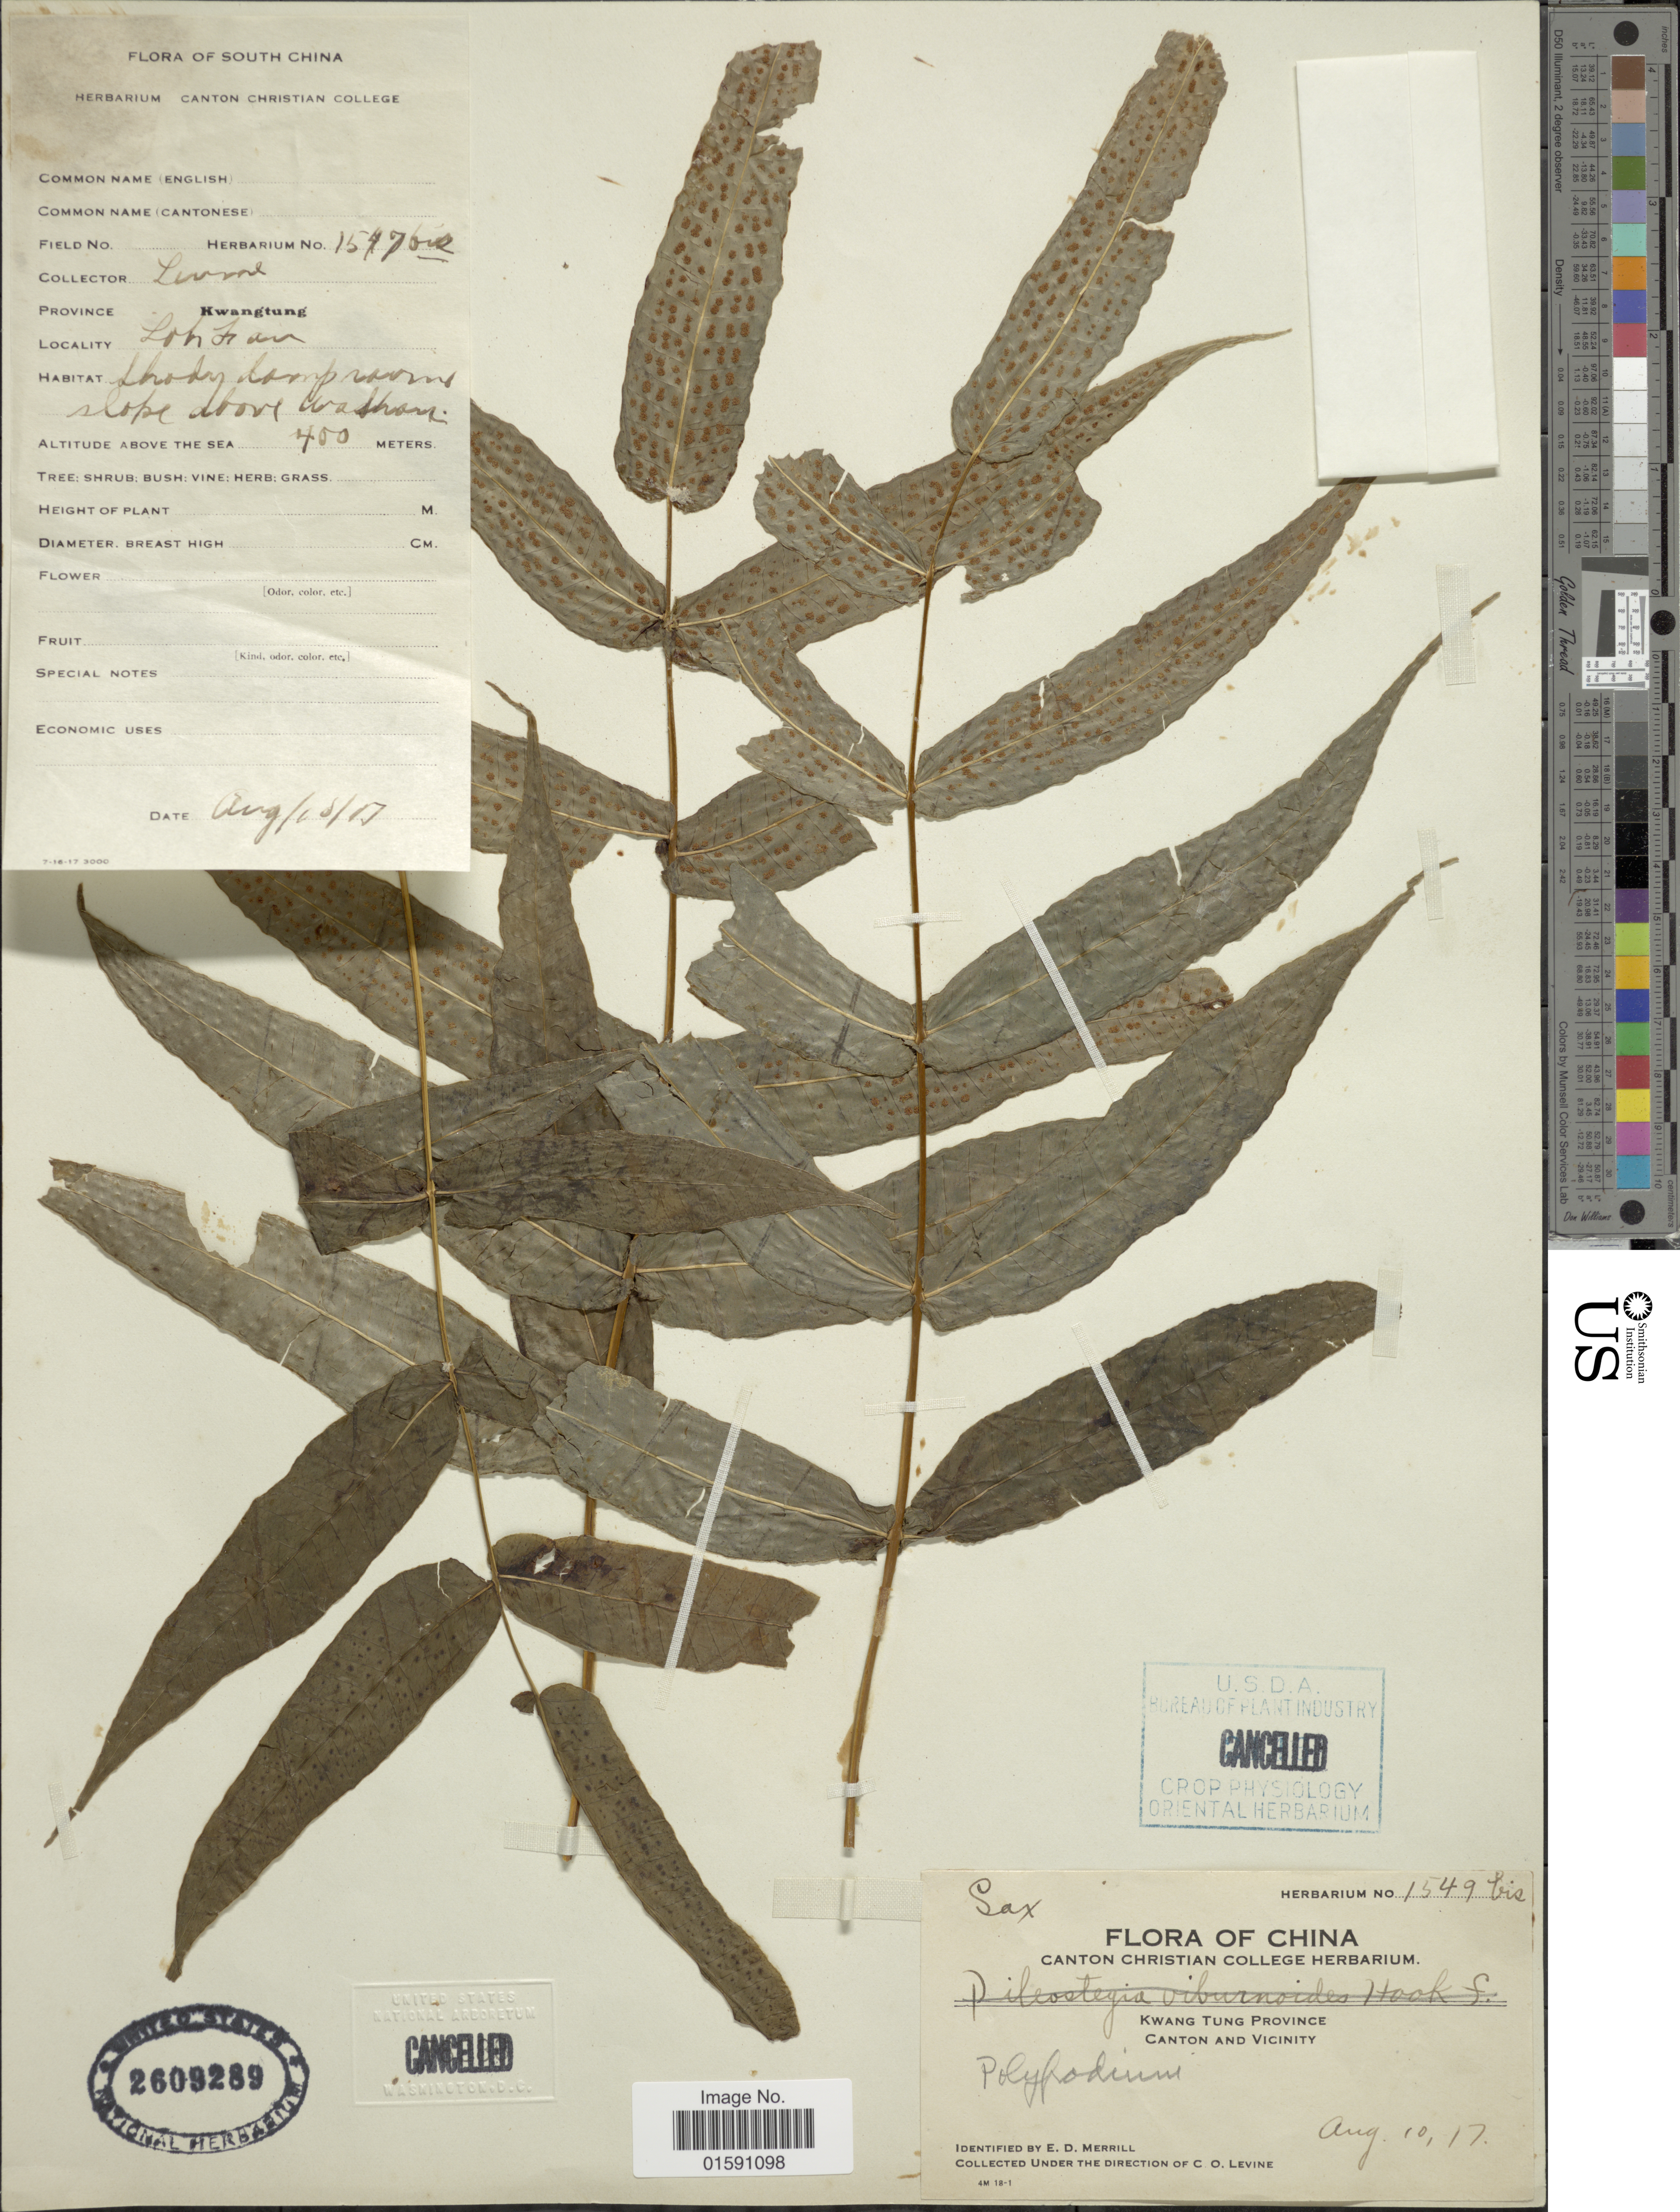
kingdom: Plantae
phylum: Tracheophyta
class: Polypodiopsida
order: Polypodiales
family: Polypodiaceae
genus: Arthromeris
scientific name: Arthromeris himalayensis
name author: (Hook.) Ching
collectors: C. O. Levine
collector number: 1549 bis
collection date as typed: Transcribed d/m/y: 10/8/17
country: China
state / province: Guangdong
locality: Kwangtung Province, Canton and vicinity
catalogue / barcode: US 2609289